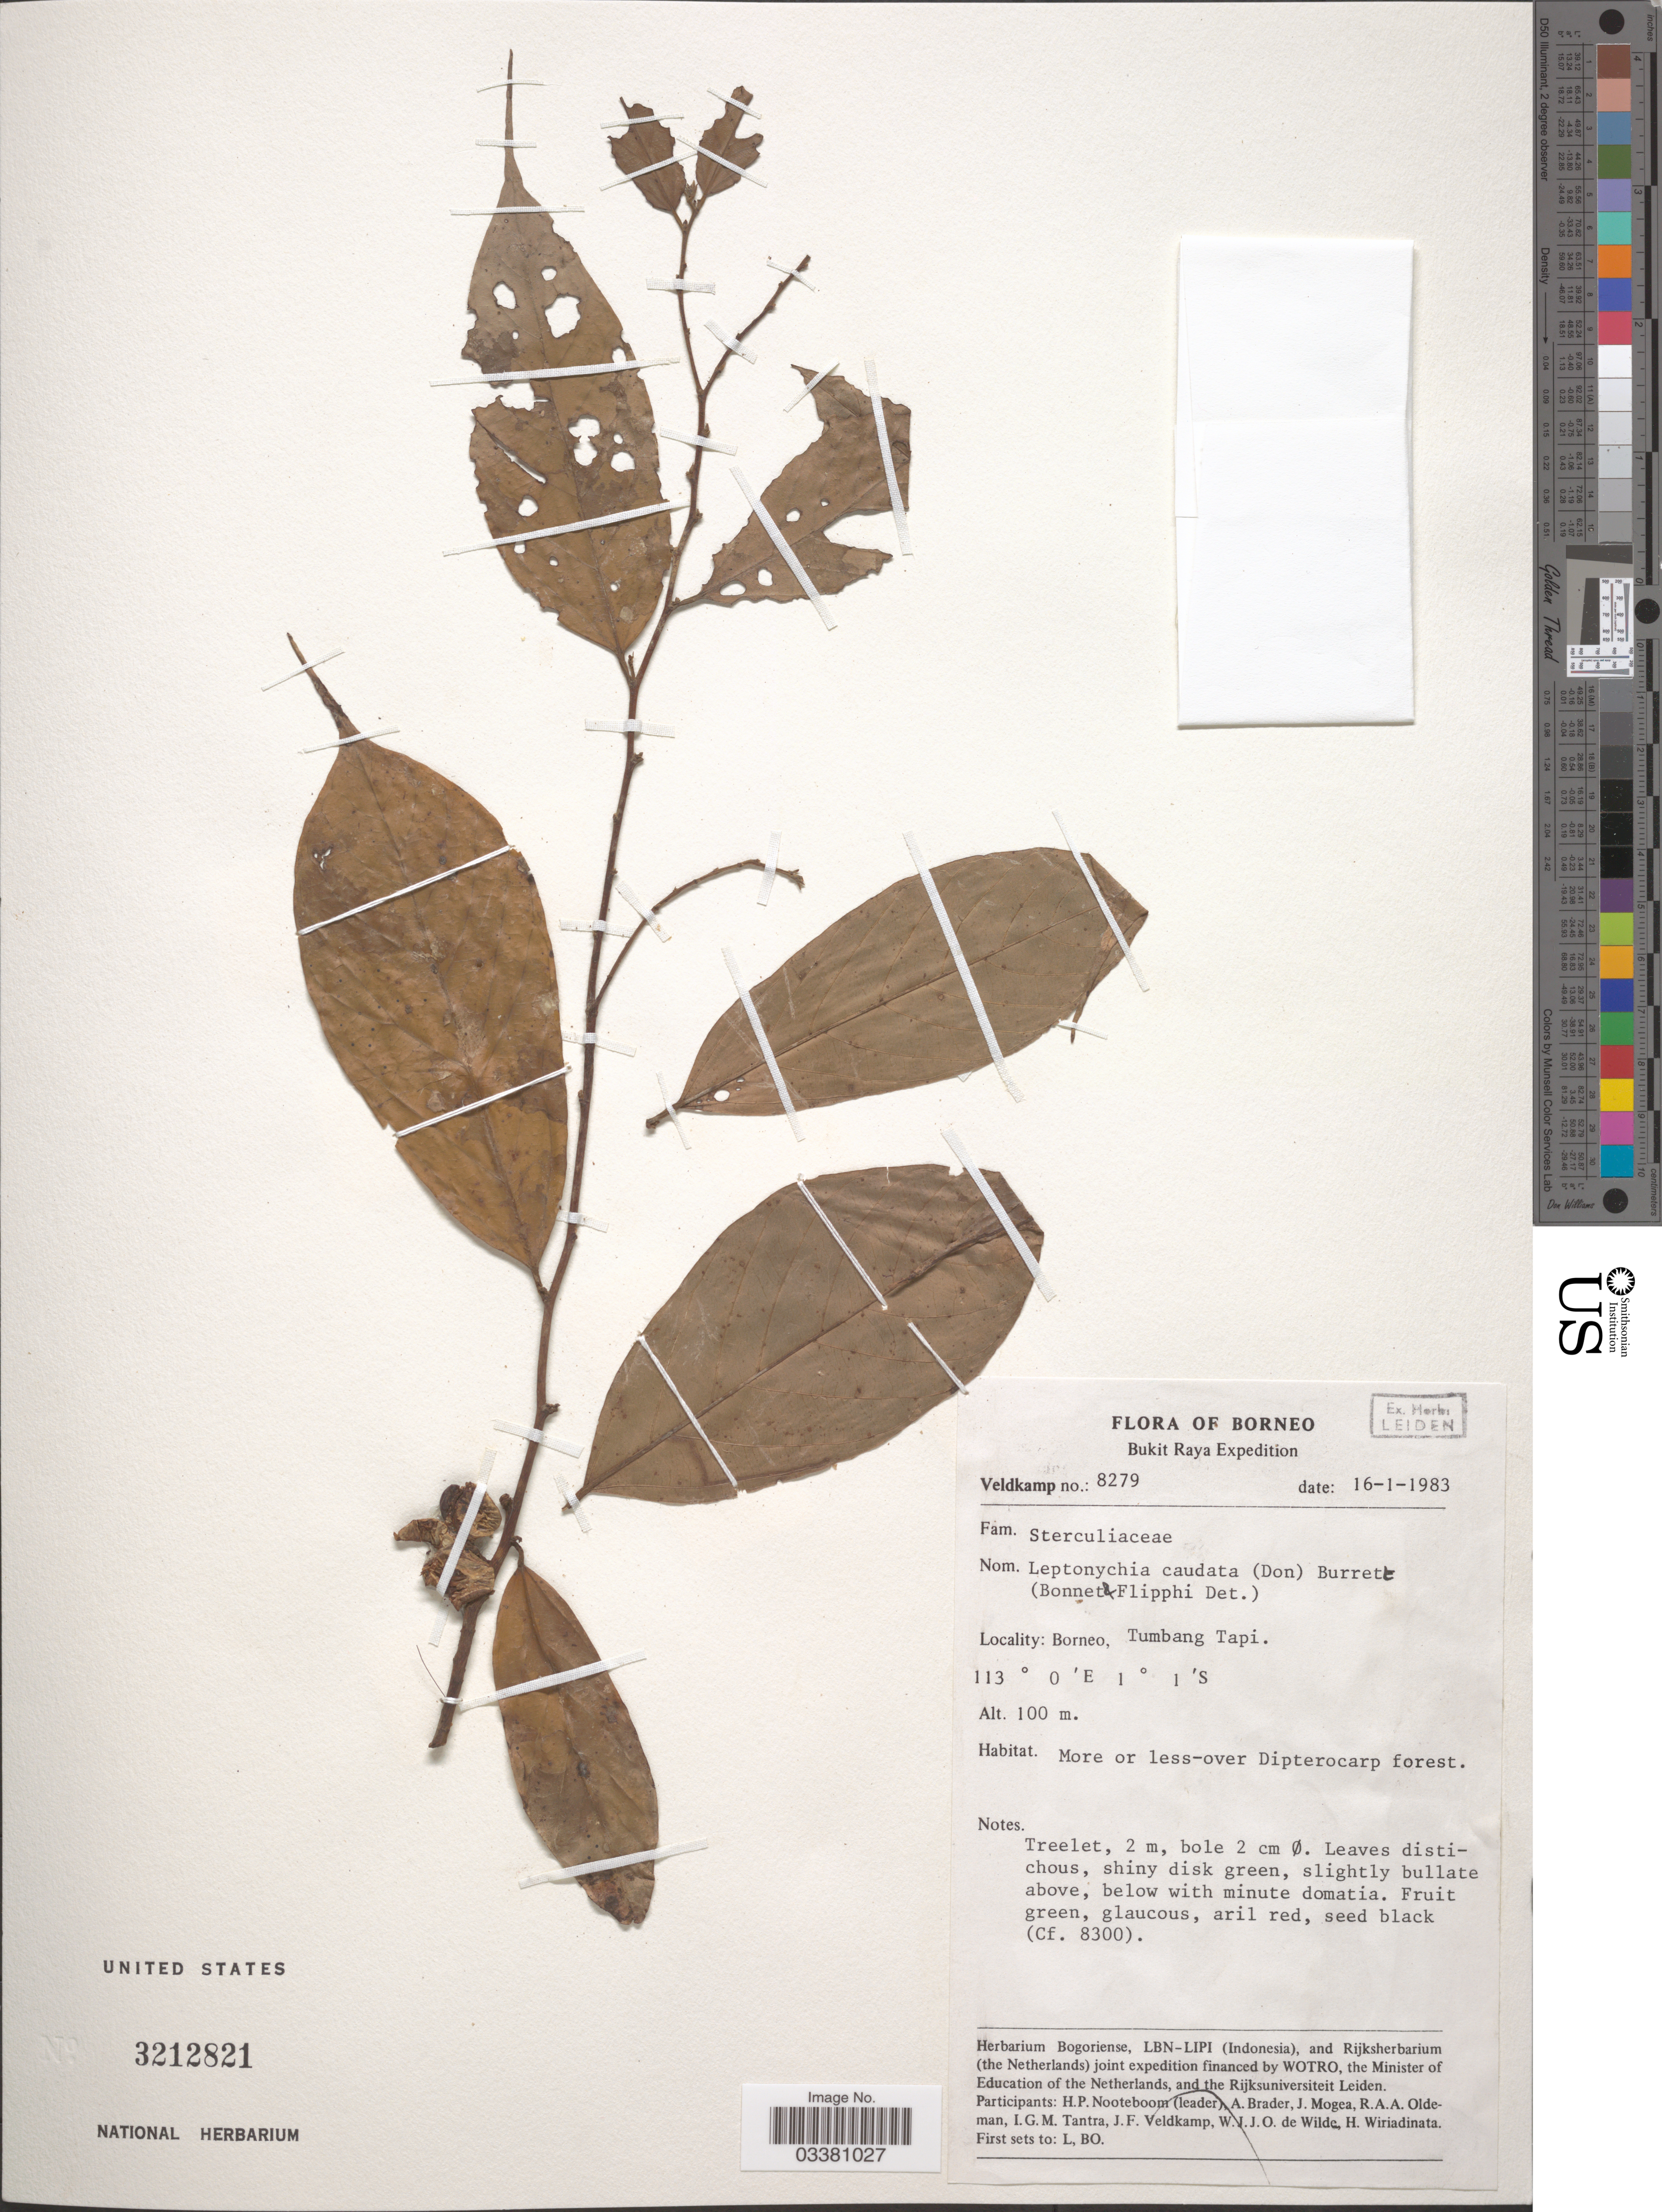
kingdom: Plantae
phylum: Tracheophyta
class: Magnoliopsida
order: Malvales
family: Malvaceae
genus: Leptonychia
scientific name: Leptonychia caudata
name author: Burret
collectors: -. Veldkamp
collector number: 8279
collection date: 1983-01-16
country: Indonesia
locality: Borneo. Bukit Raya. Tumbang Tapi.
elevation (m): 100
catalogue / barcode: US 3212821